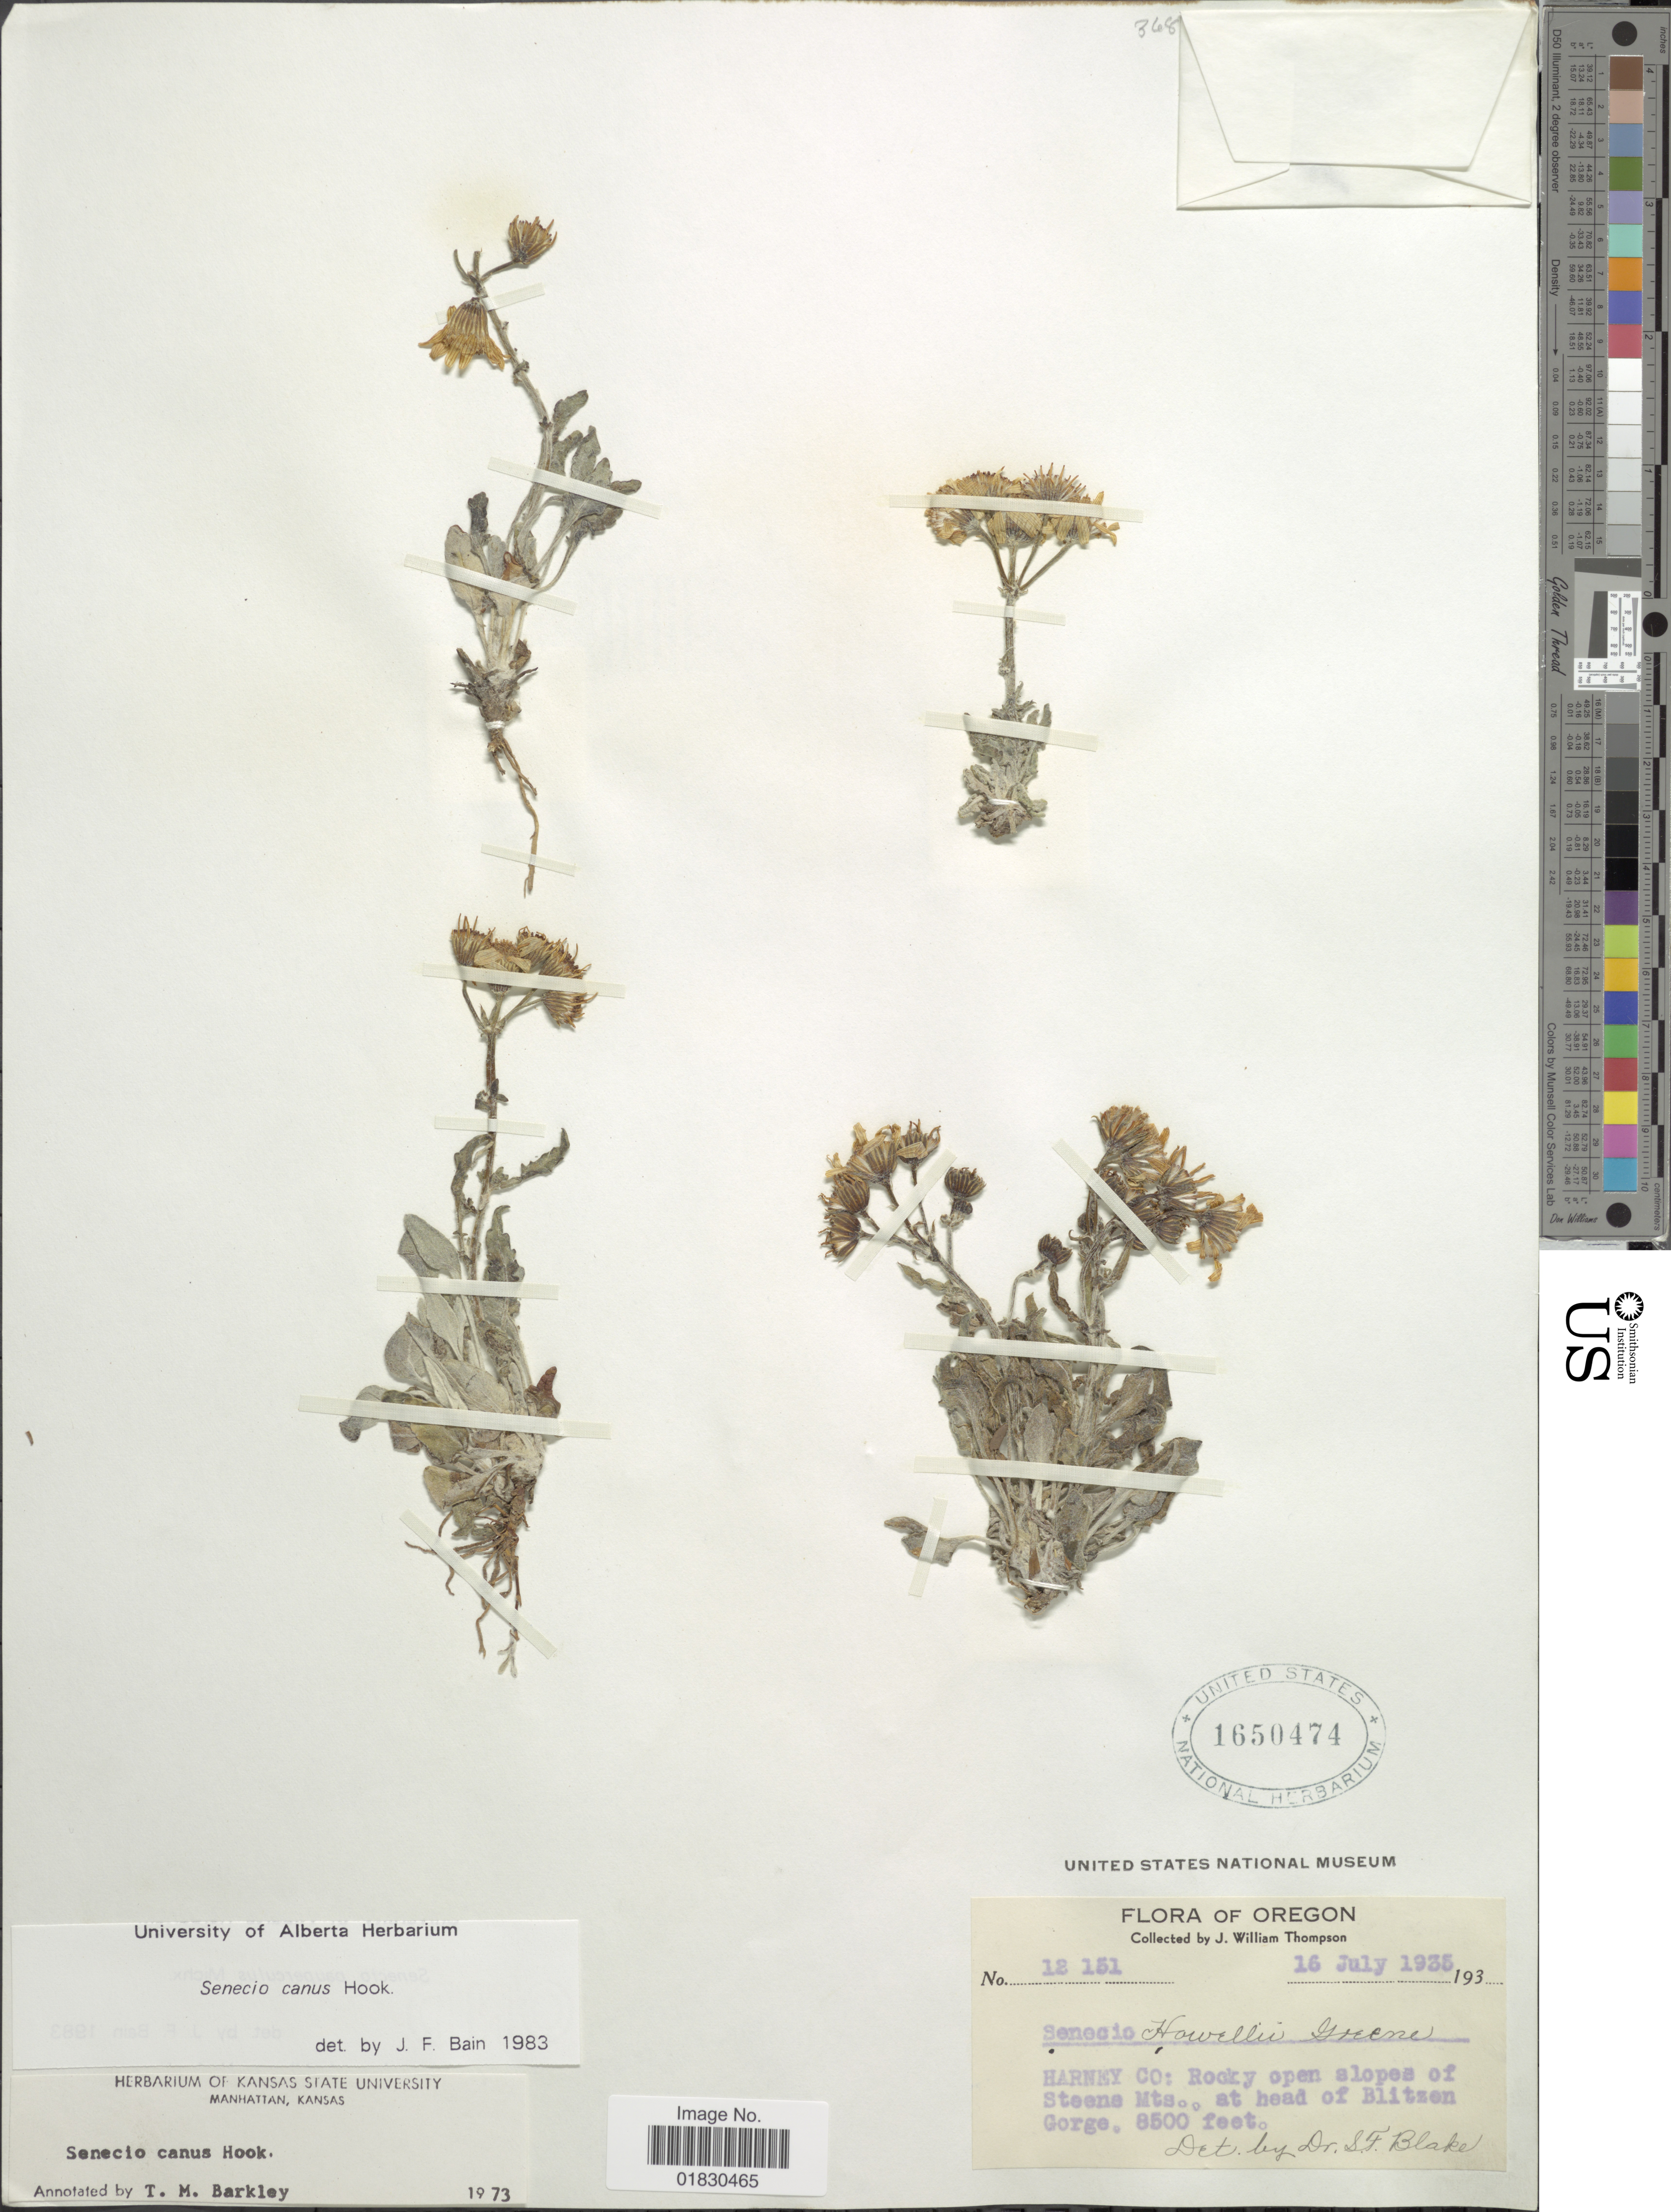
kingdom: Plantae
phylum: Tracheophyta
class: Magnoliopsida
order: Asterales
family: Asteraceae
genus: Packera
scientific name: Packera cana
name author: (Hook.) W.A. Weber & Á. Löve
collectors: J. W. Thompson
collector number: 12151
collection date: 1935-07-16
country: United States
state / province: Oregon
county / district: Harney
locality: Harney Co: Rocky open slopes of Steens Mts., at head of Blitsen Gorge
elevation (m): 2591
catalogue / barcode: US 1650474